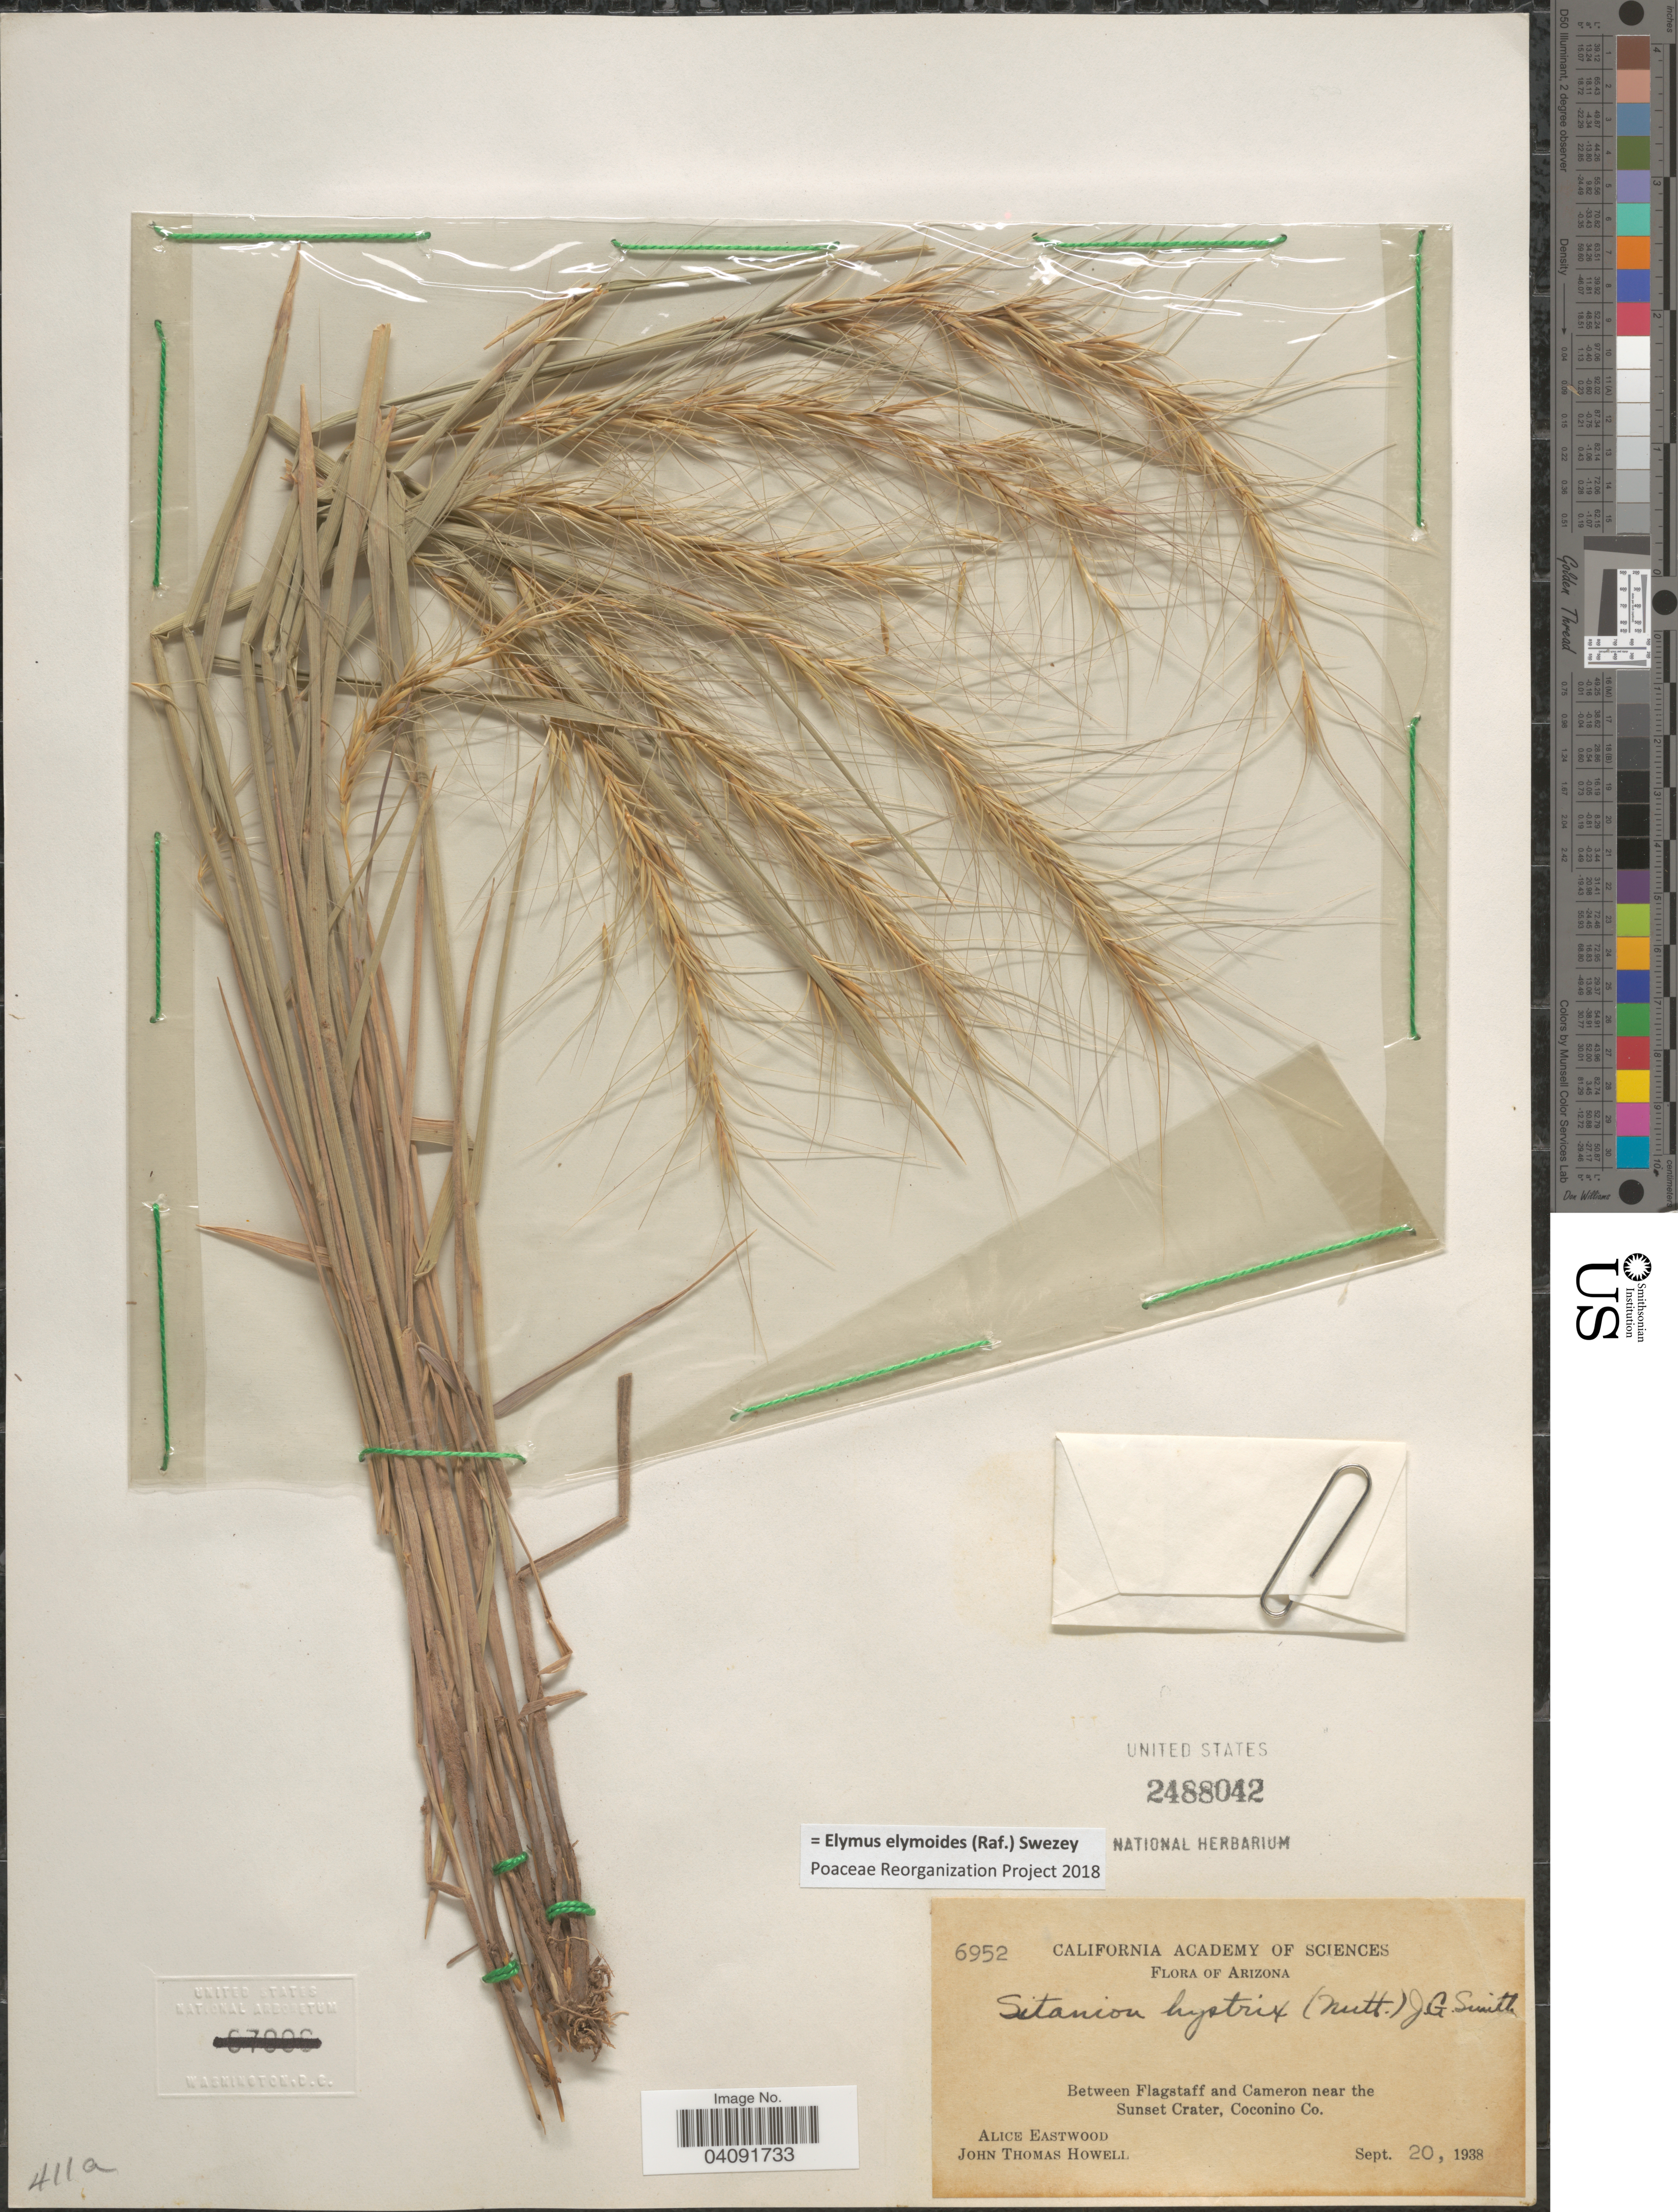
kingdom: Plantae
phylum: Tracheophyta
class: Liliopsida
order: Poales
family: Poaceae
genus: Elymus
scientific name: Elymus elymoides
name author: (Raf.) Swezey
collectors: A. Eastwood & J. T. Howell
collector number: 6952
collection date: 1938-09-20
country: United States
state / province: Arizona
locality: Between Flagstaff and Cameron near the Sunset Crater, Coconino Co.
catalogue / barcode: US 2488042